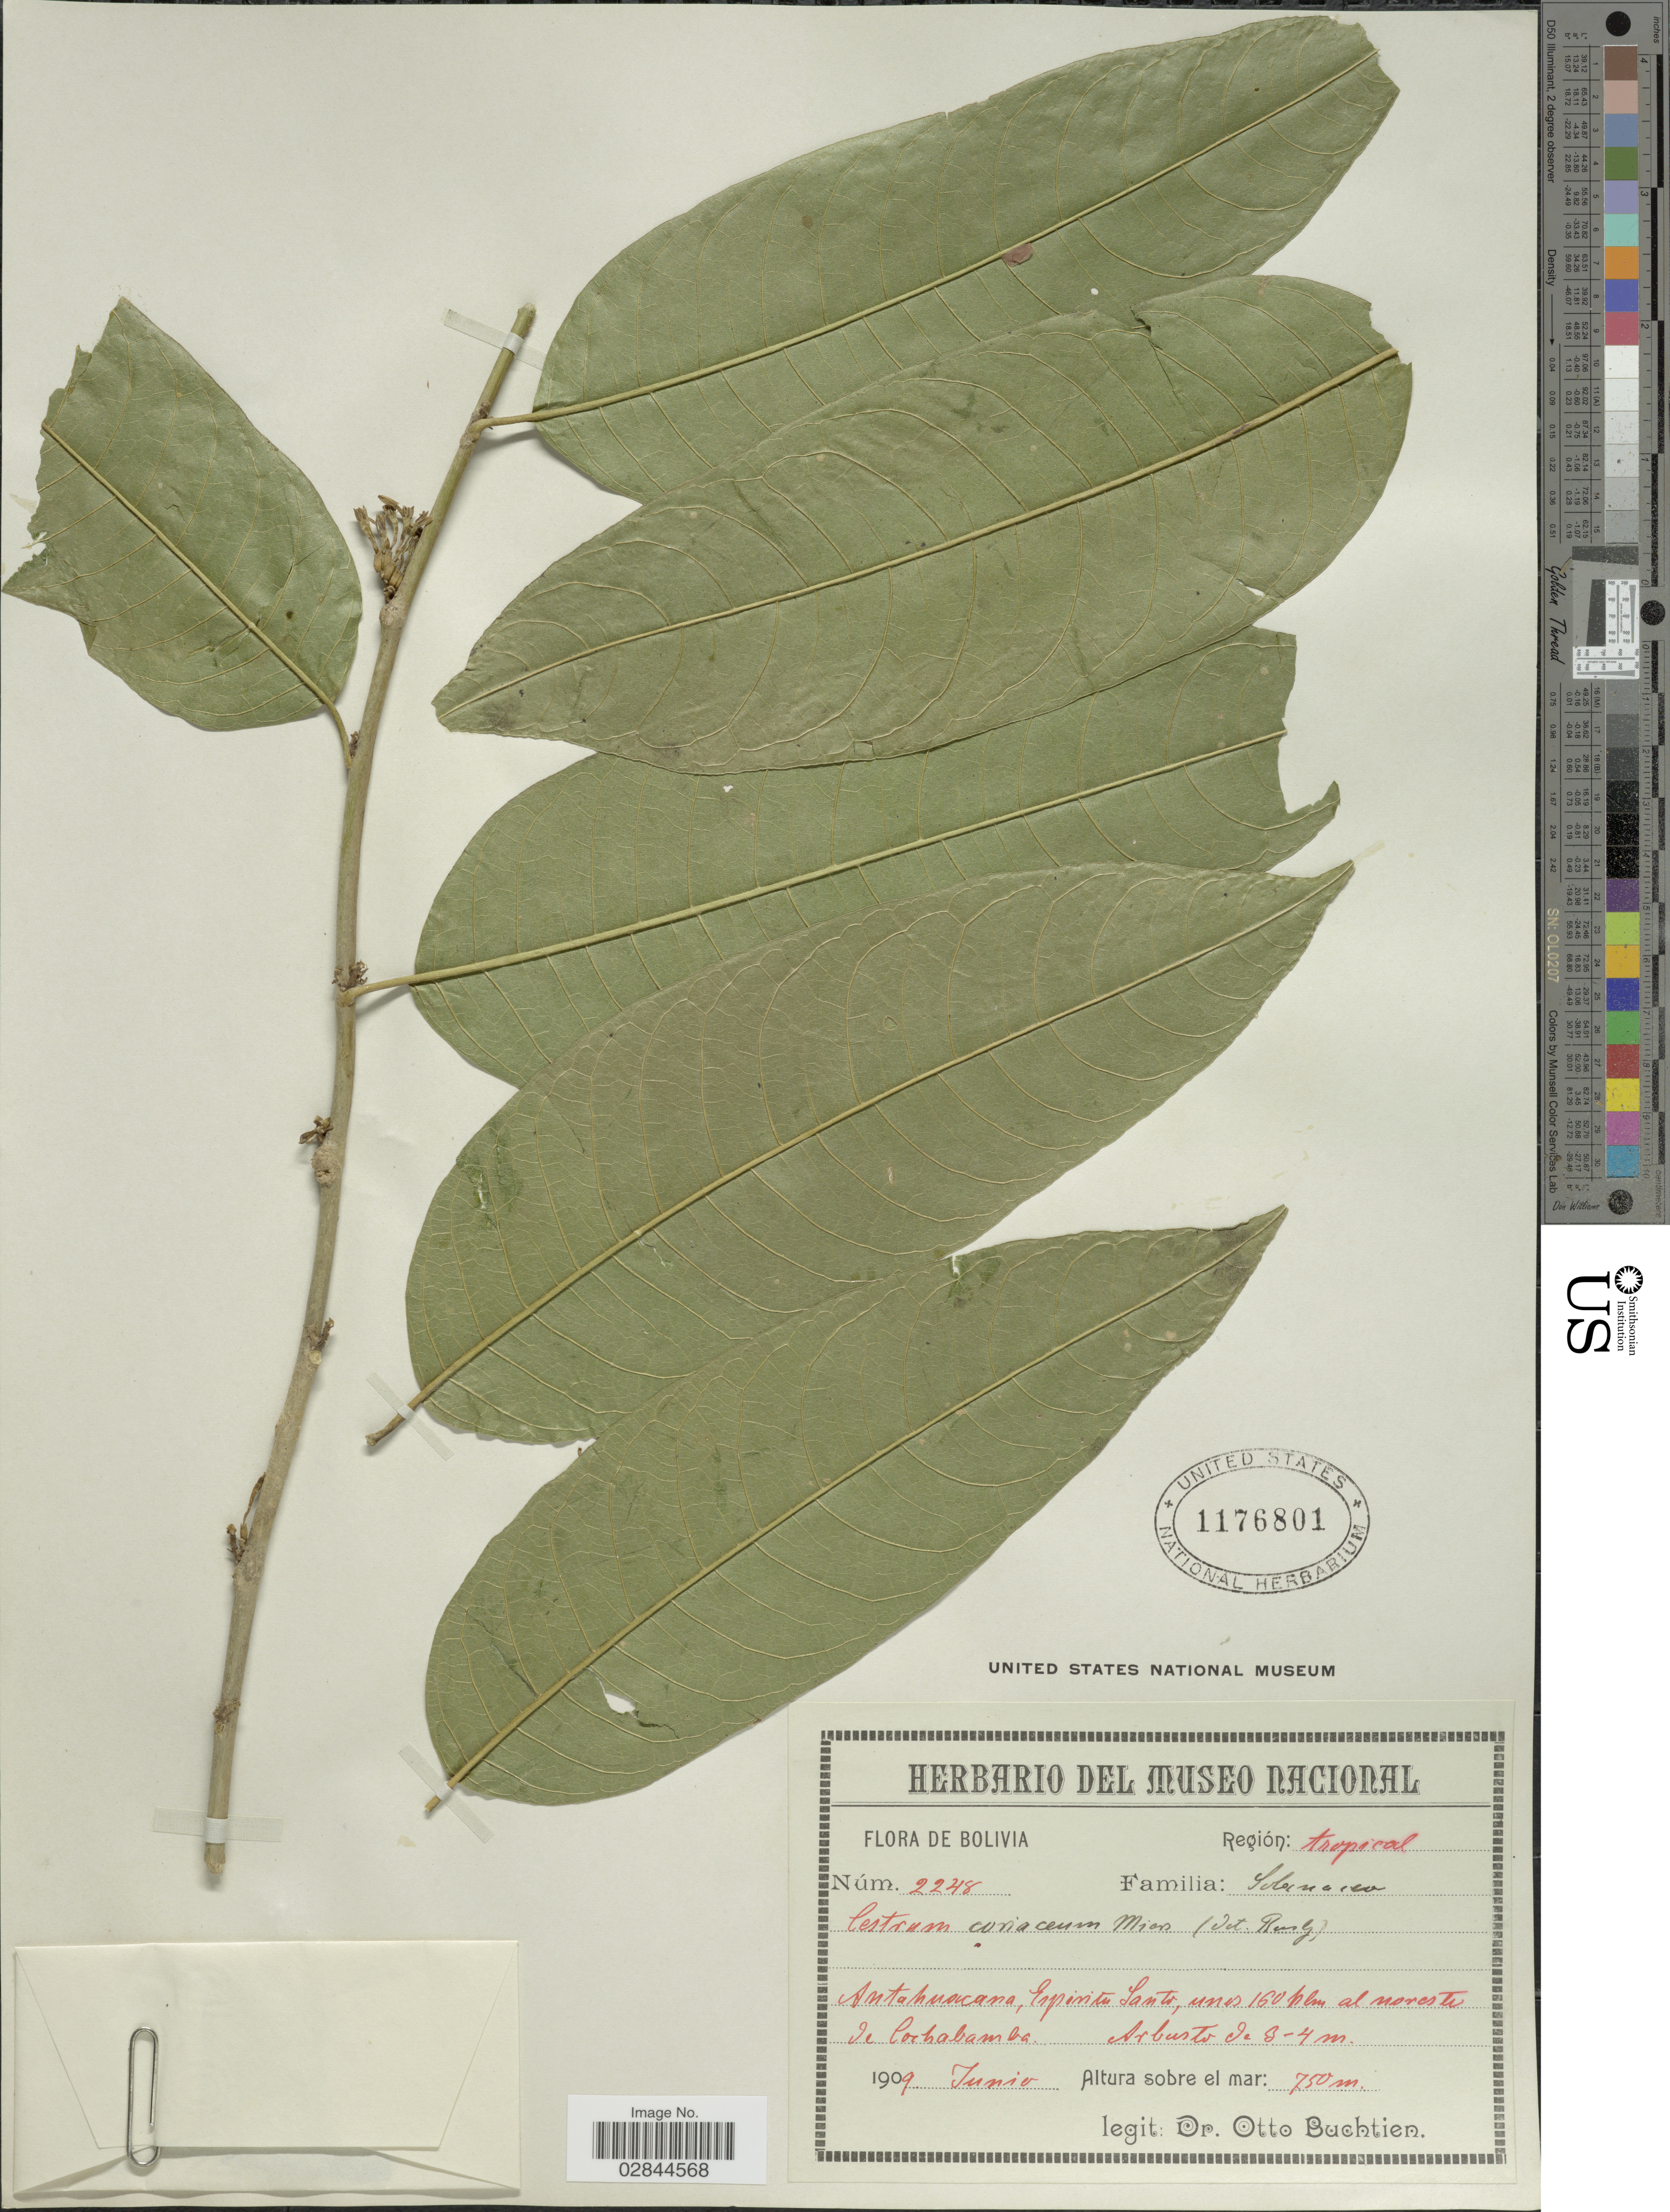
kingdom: Plantae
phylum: Tracheophyta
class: Magnoliopsida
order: Solanales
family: Solanaceae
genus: Cestrum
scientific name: Cestrum coriaceum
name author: Miers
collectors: O. Buchtien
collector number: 2248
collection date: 1909-06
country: Bolivia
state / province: Cochabamba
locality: Región: tropical. Antahuacana, Espiritu Santo, unos 160 km al noreste de Cochabamba.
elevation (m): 750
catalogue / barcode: US 1176801